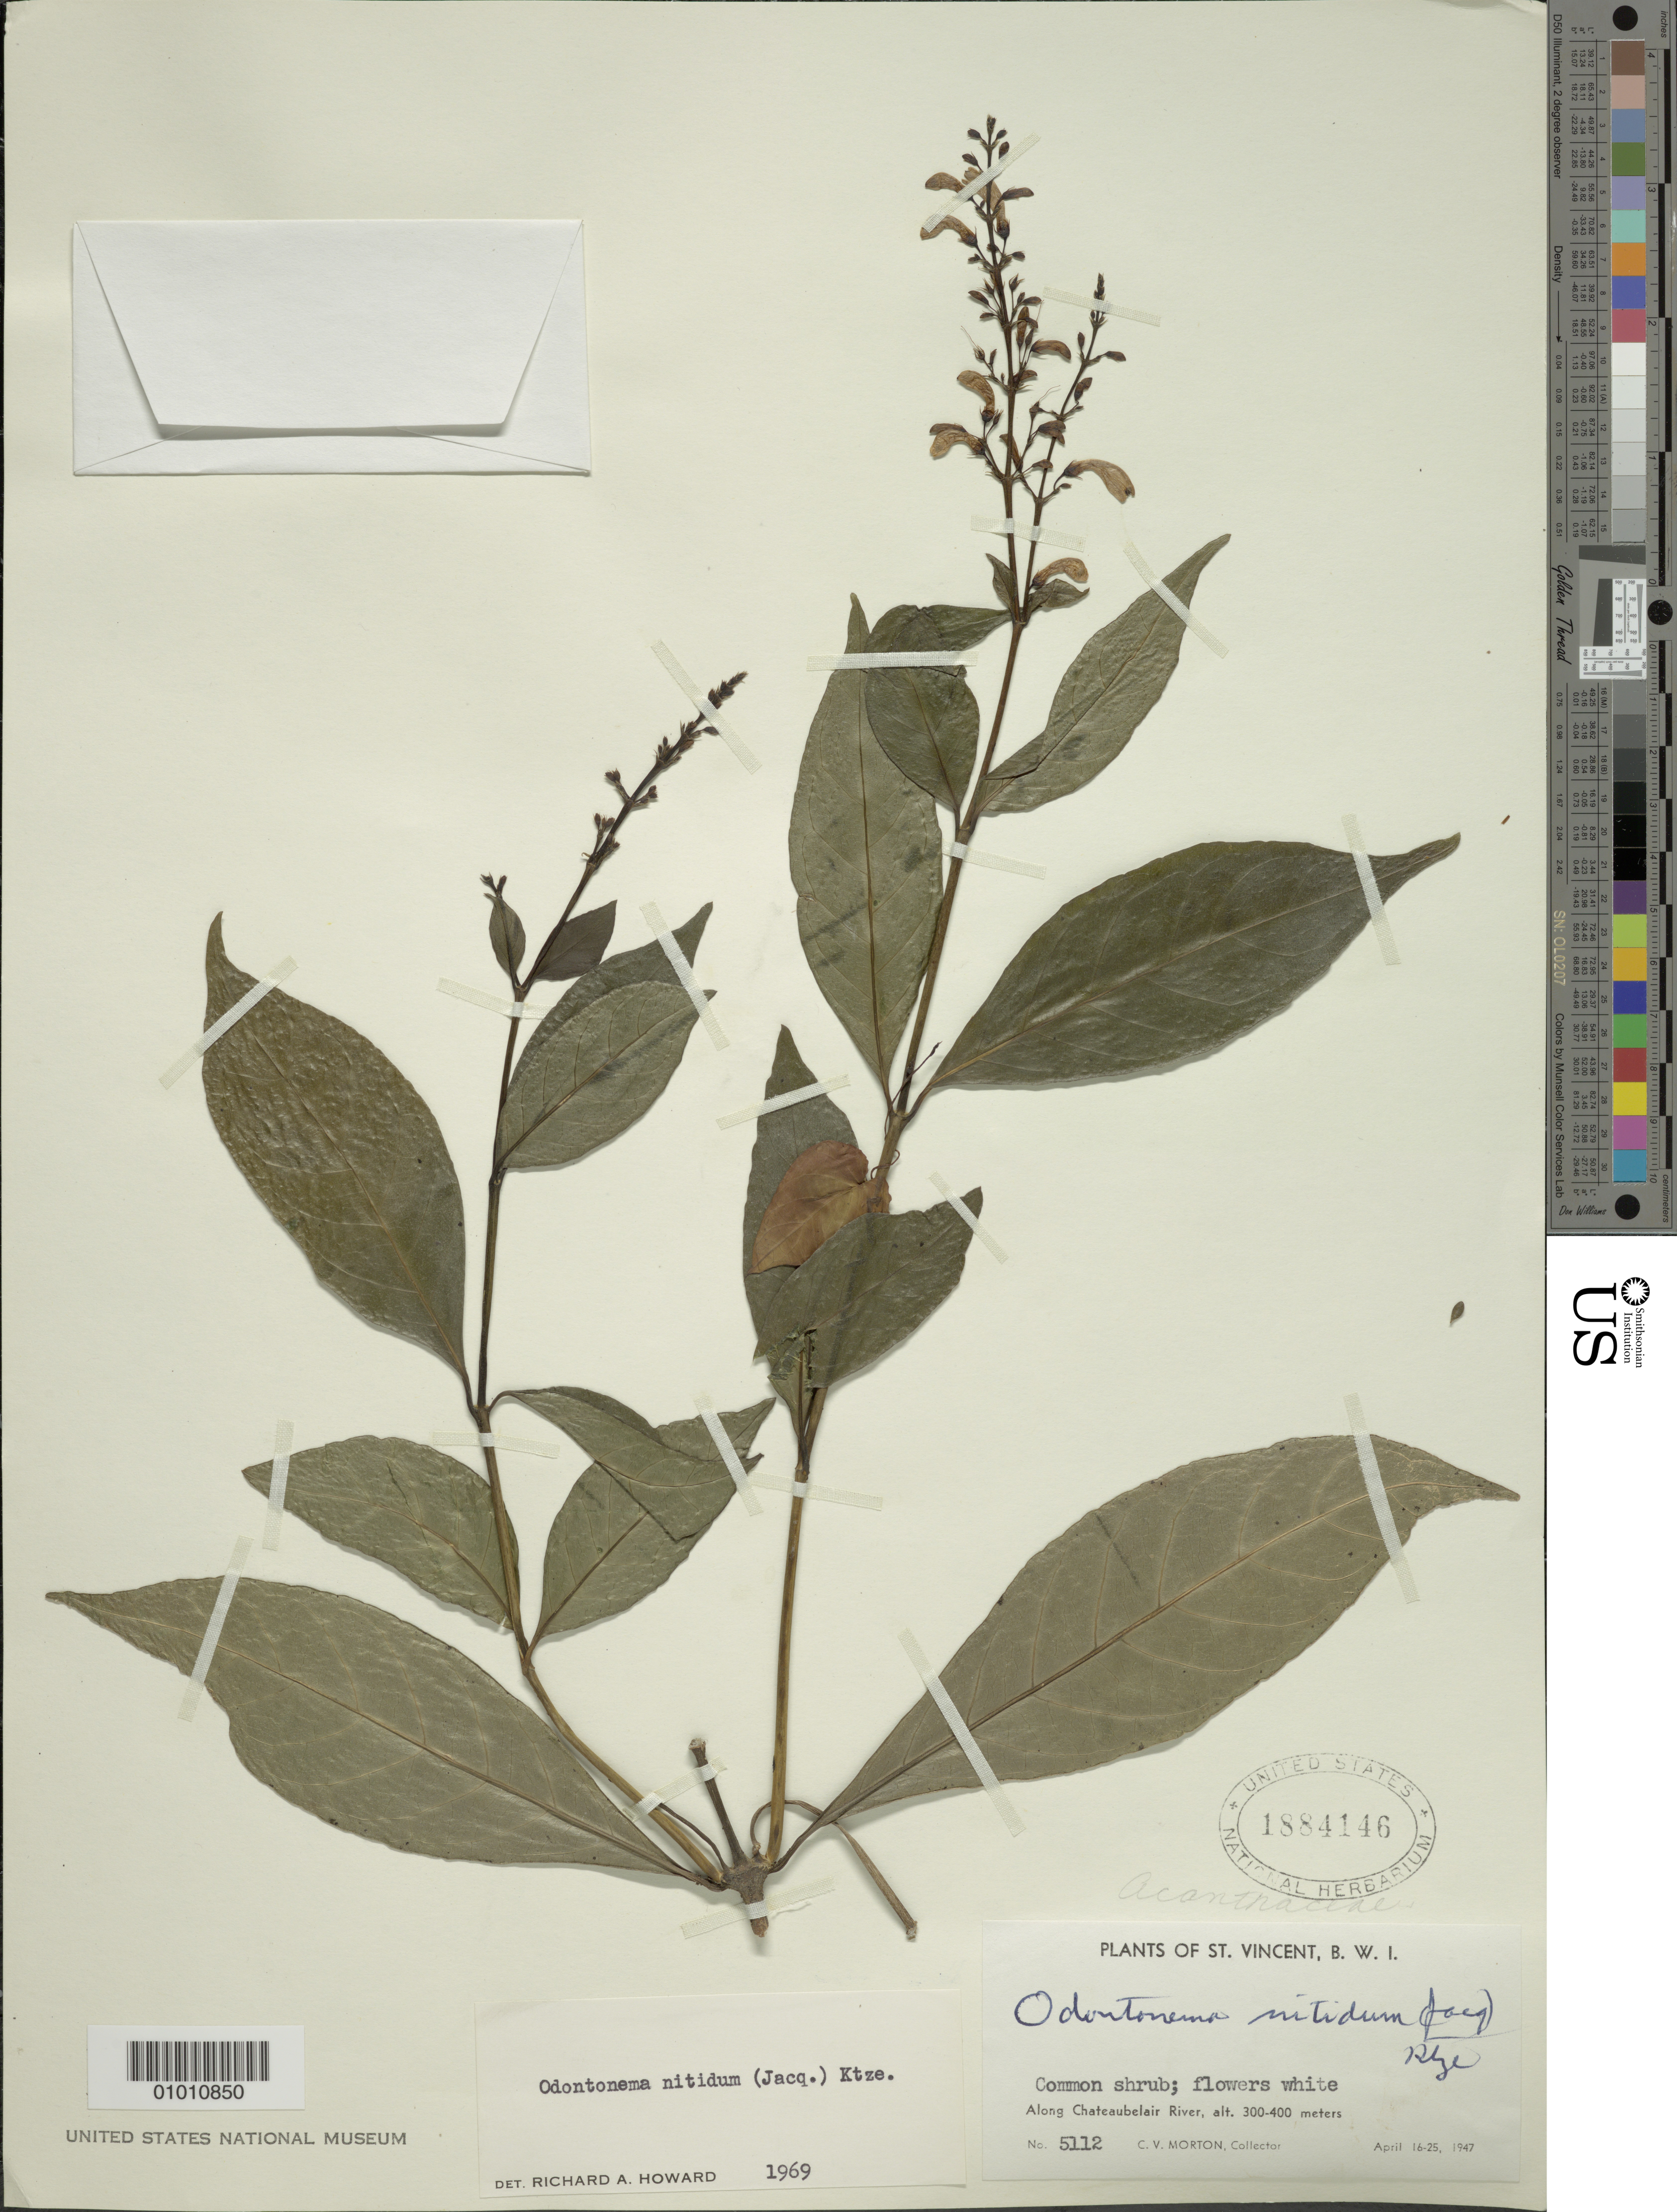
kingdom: Plantae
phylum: Tracheophyta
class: Magnoliopsida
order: Lamiales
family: Acanthaceae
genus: Odontonema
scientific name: Odontonema nitidum var. album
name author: (Stehlé) V.M. Baum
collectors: C. V. Morton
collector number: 5112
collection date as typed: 16 Apr 1947 to 25 Apr 1947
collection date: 1947-04-16/1947-04-25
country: St. Vincent - Grenadines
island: St. Vincent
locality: Along Chateaubelair River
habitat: Along river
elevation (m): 300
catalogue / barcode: US 1884146